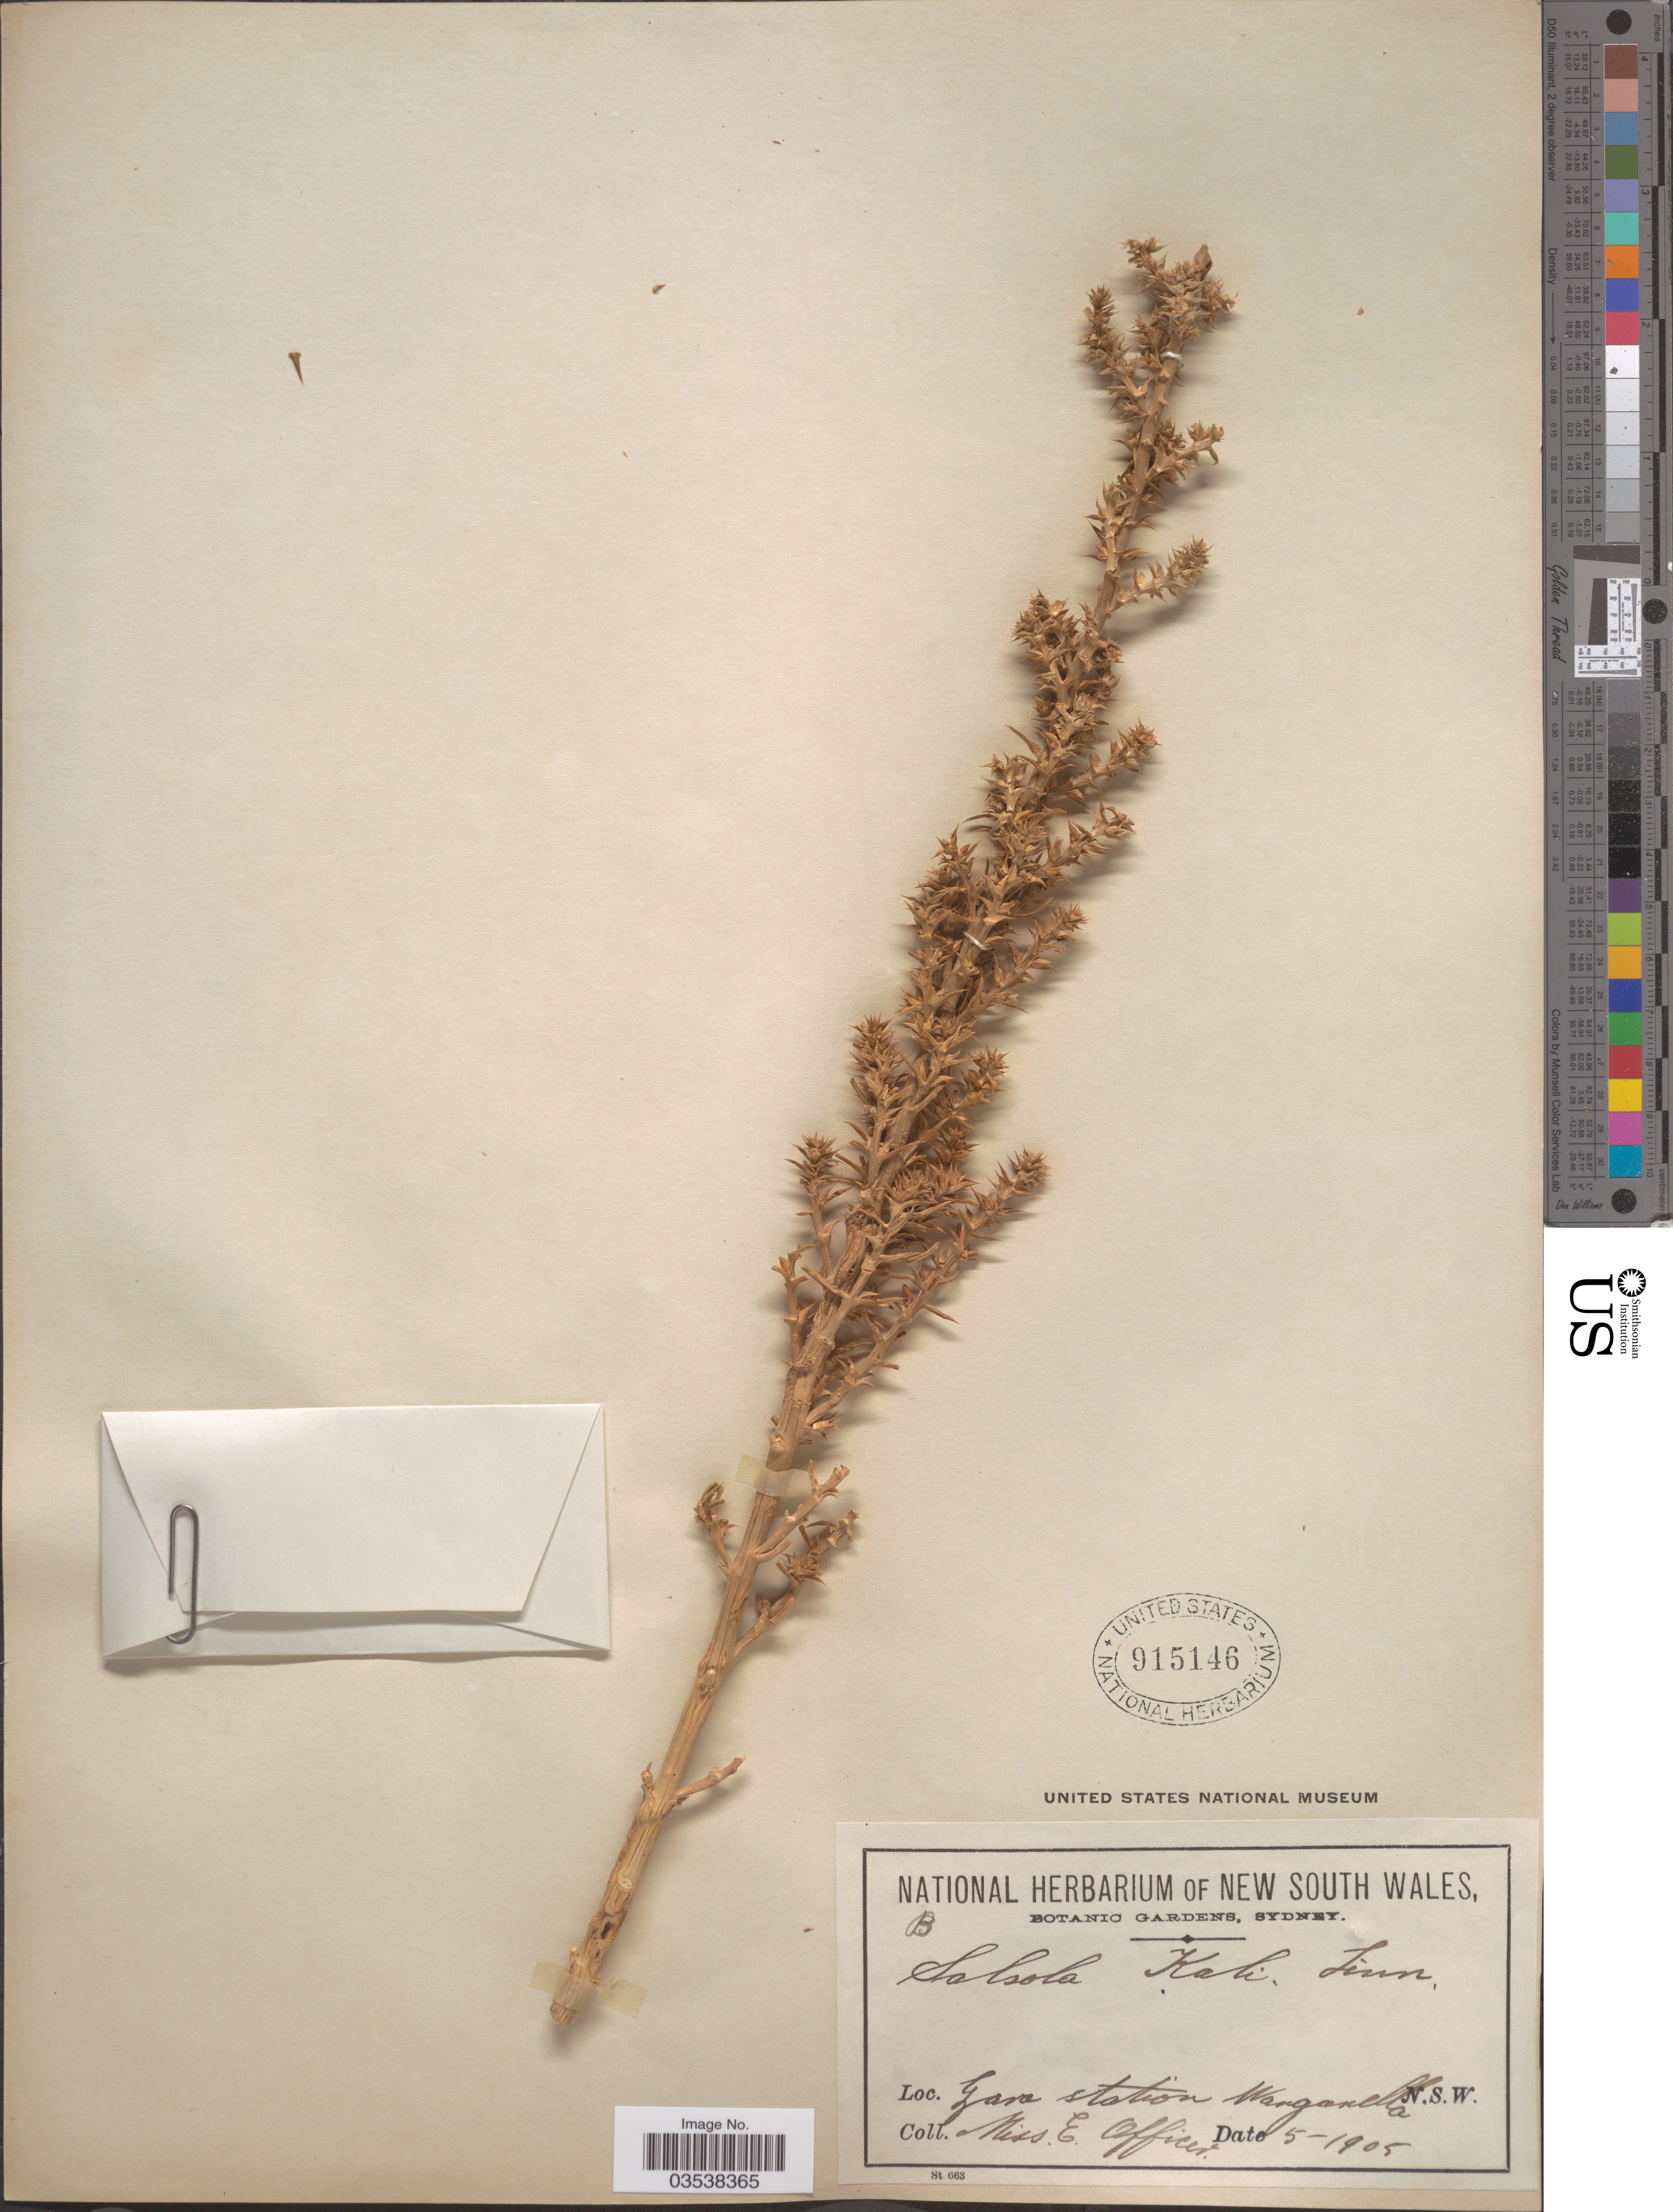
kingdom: Plantae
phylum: Tracheophyta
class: Magnoliopsida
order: Caryophyllales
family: Amaranthaceae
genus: Salsola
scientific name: Salsola kali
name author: L.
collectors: E. Officer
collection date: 1905-05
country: Australia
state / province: New South Wales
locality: Zara Station Wanganella.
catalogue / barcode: US 915146